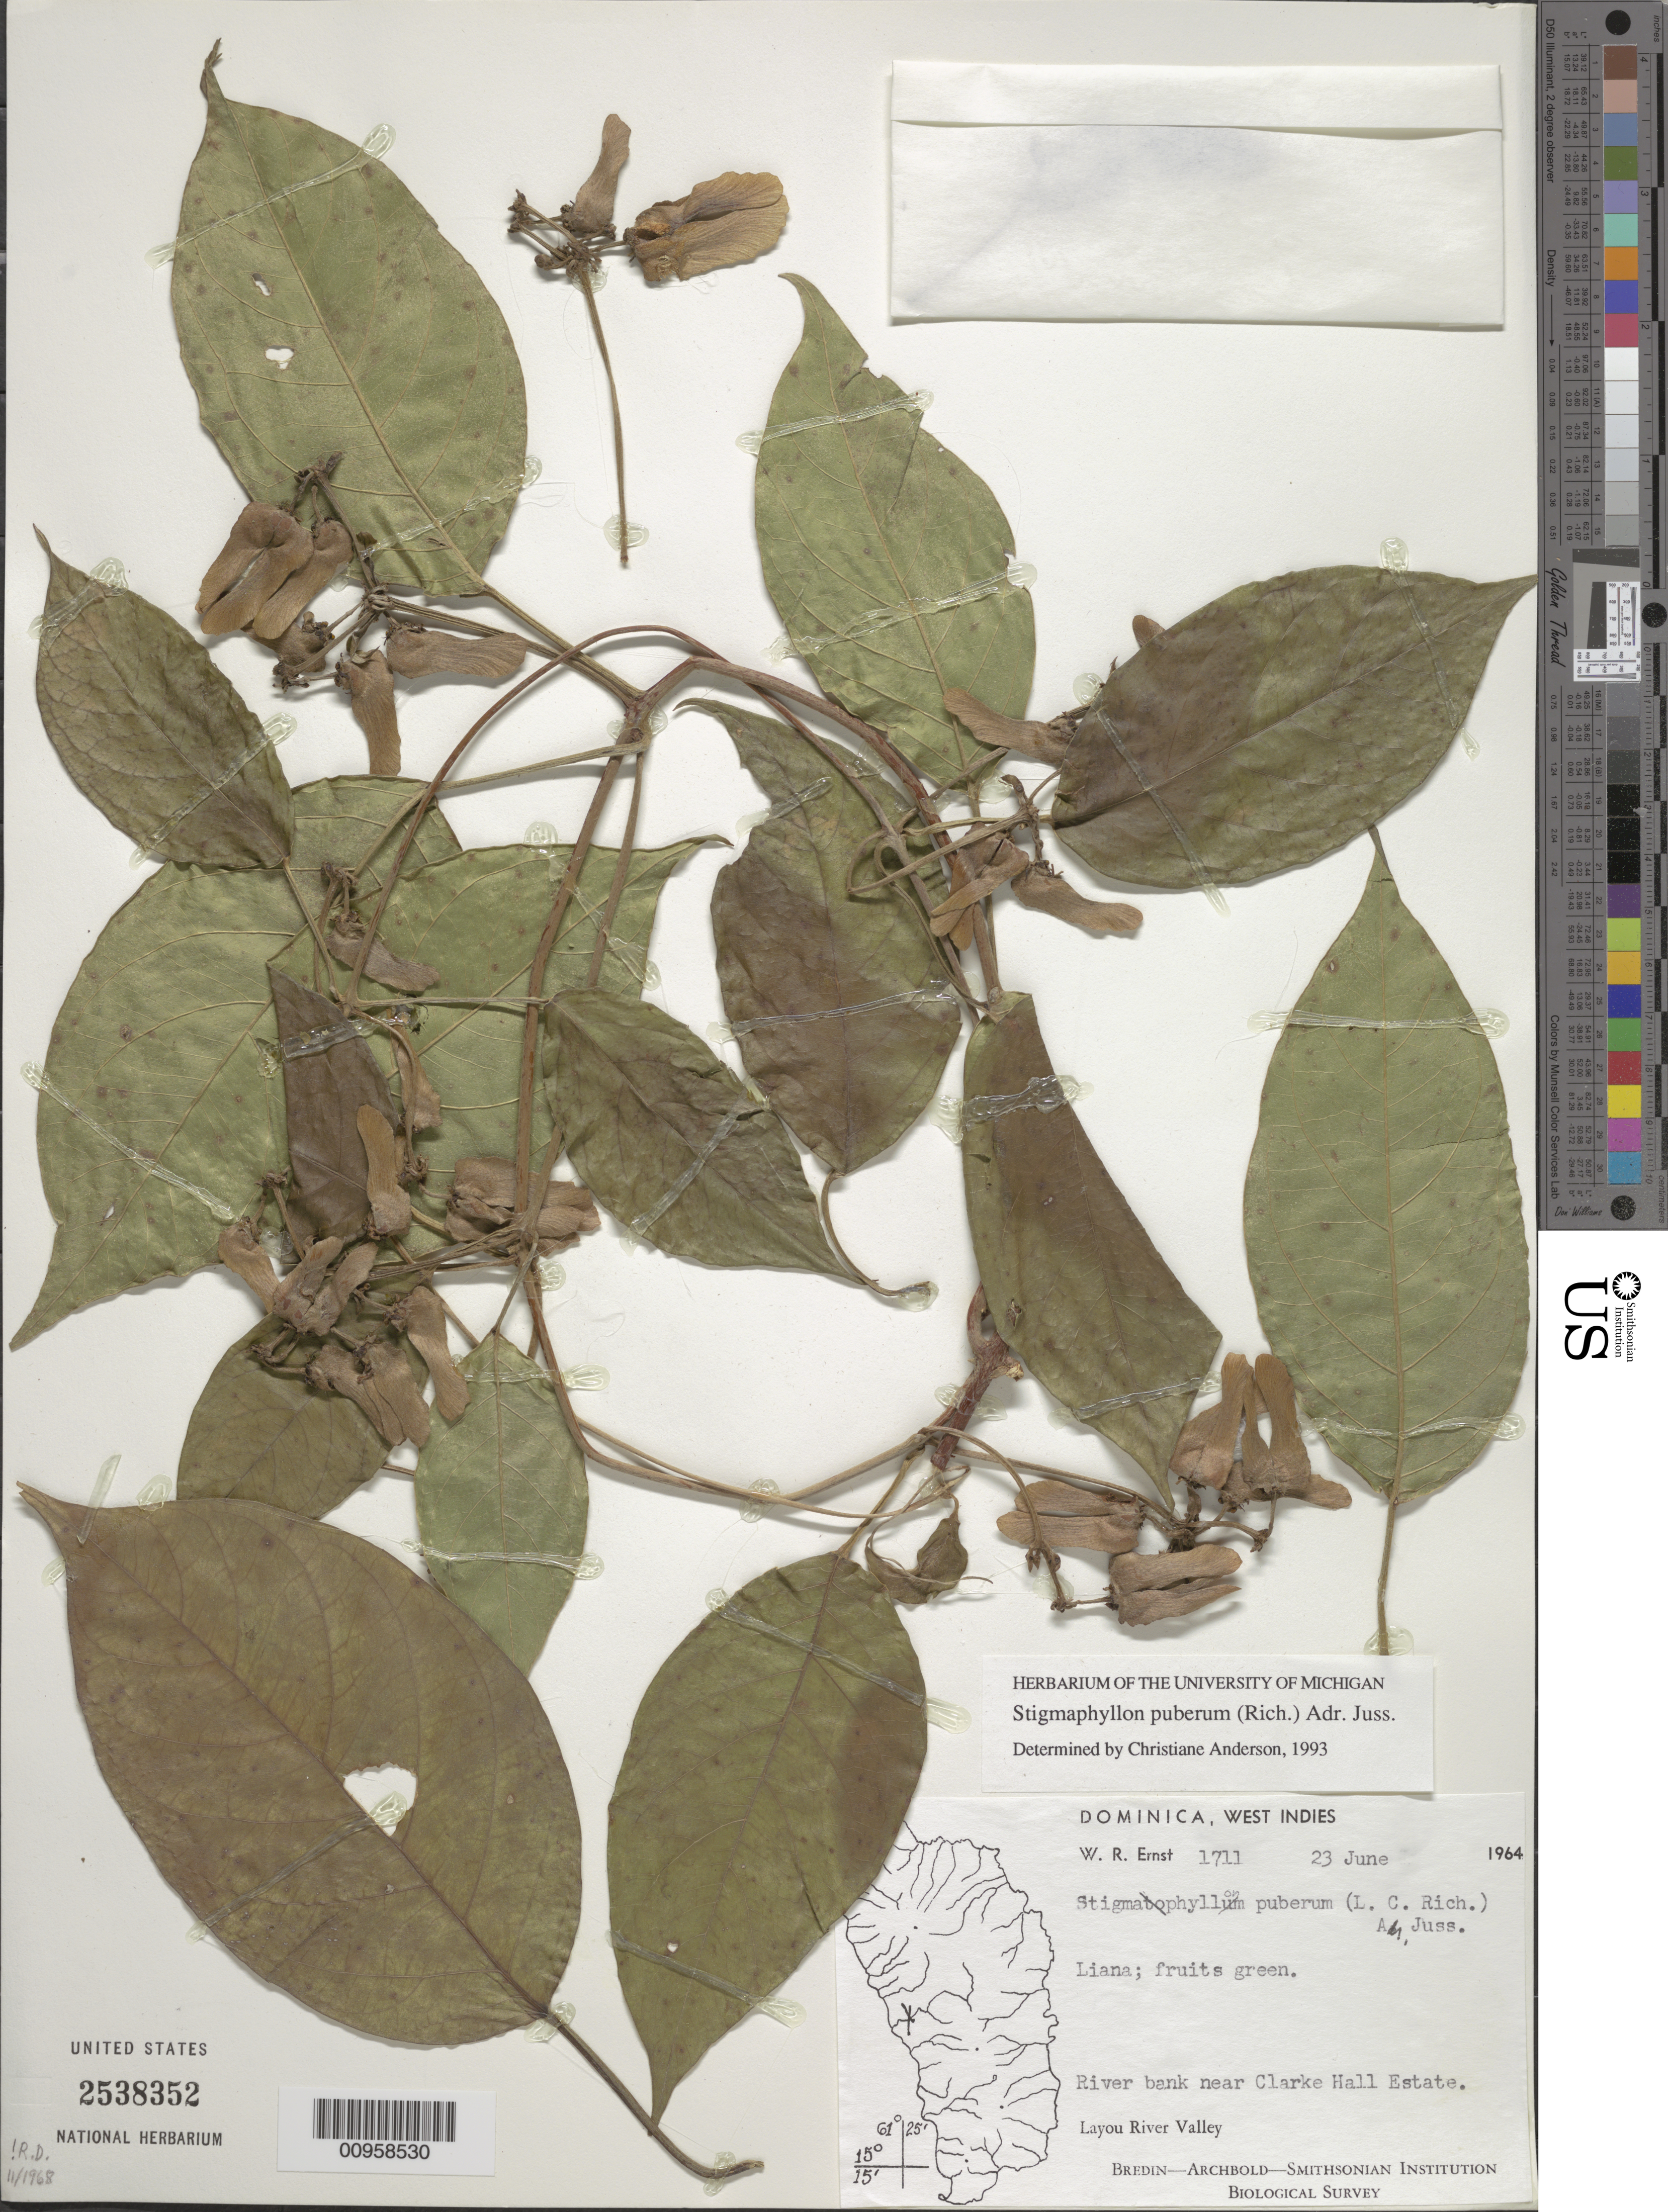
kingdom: Plantae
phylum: Tracheophyta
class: Magnoliopsida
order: Malpighiales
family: Malpighiaceae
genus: Stigmaphyllon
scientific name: Stigmaphyllon puberum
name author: (Rich.) A. Juss.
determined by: Anderson, C.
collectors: W. R. Ernst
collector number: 1711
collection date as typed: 23 Jun 1964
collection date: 1964-06-23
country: Dominica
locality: Layou River Valley, near Clarke Hall Estate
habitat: River bank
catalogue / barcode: US 2538352